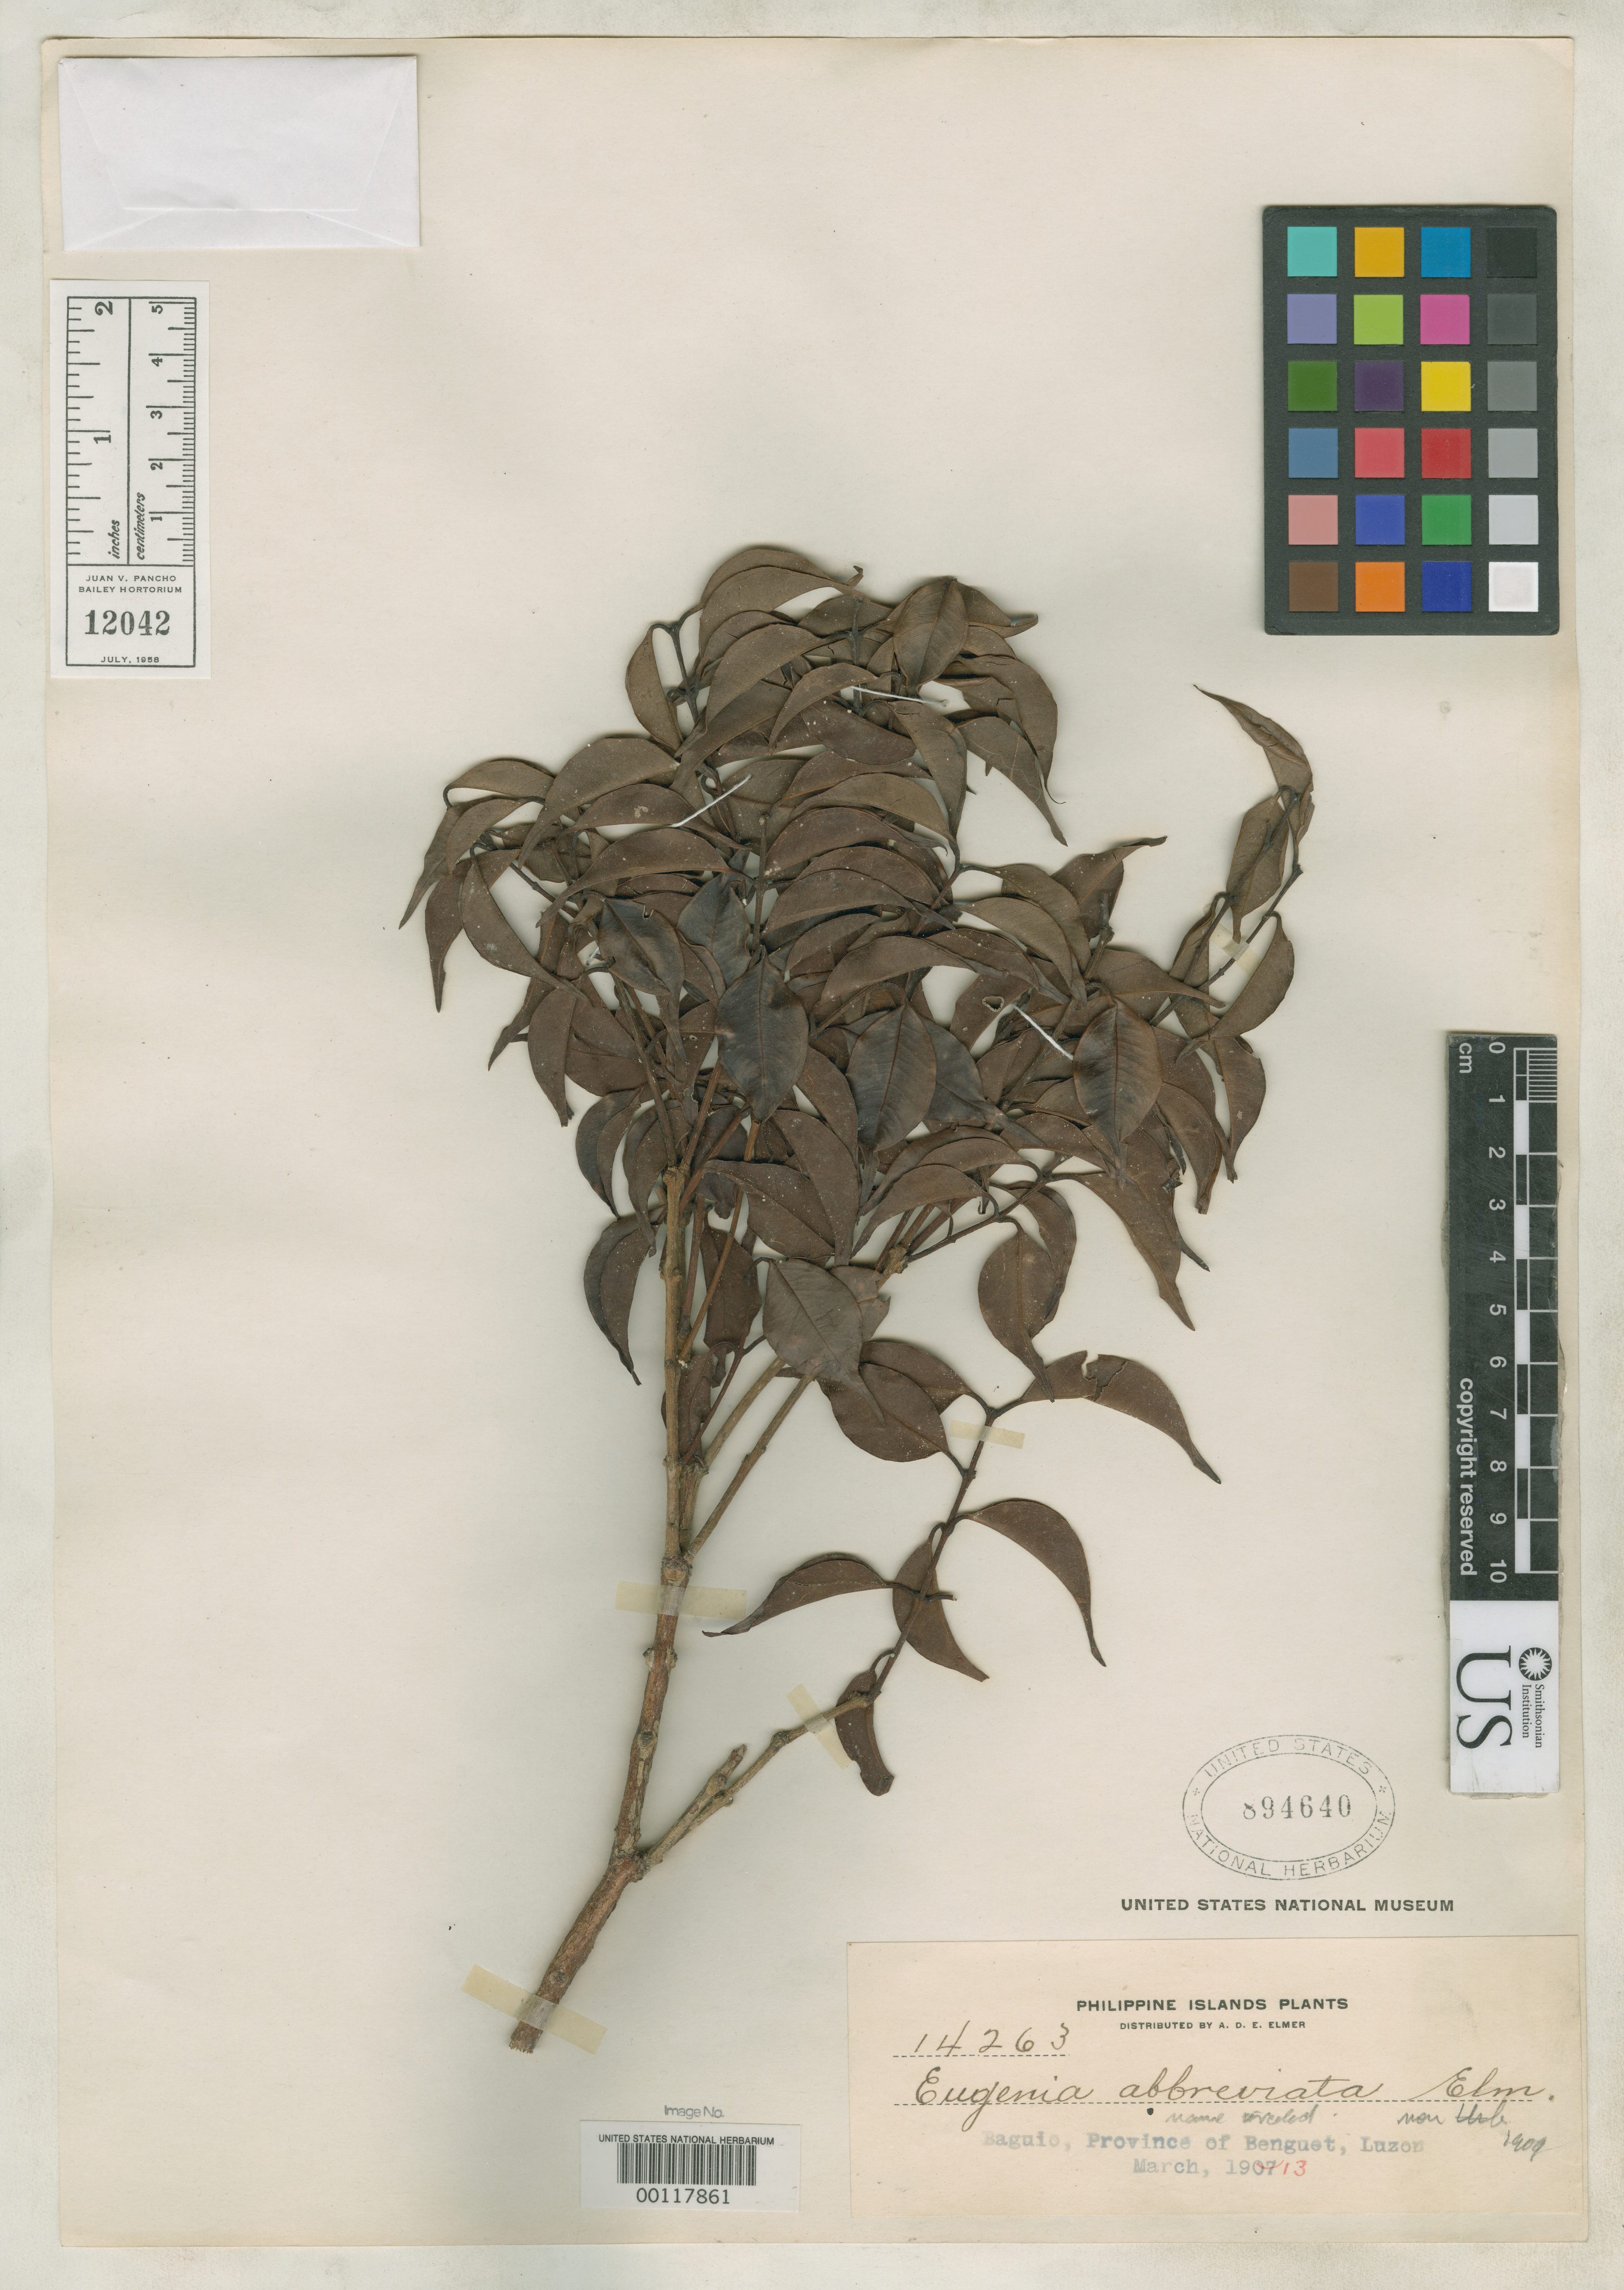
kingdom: Plantae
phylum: Tracheophyta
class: Magnoliopsida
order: Myrtales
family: Myrtaceae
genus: Eugenia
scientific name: Eugenia abbreviata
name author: Elmer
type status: Isotype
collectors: A. D. E. Elmer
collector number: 14263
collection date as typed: Mar 1913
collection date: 1913-03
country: Philippines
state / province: Cordillera (Administrative Region)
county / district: Benguet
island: Luzon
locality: Baguio.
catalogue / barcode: US 894640